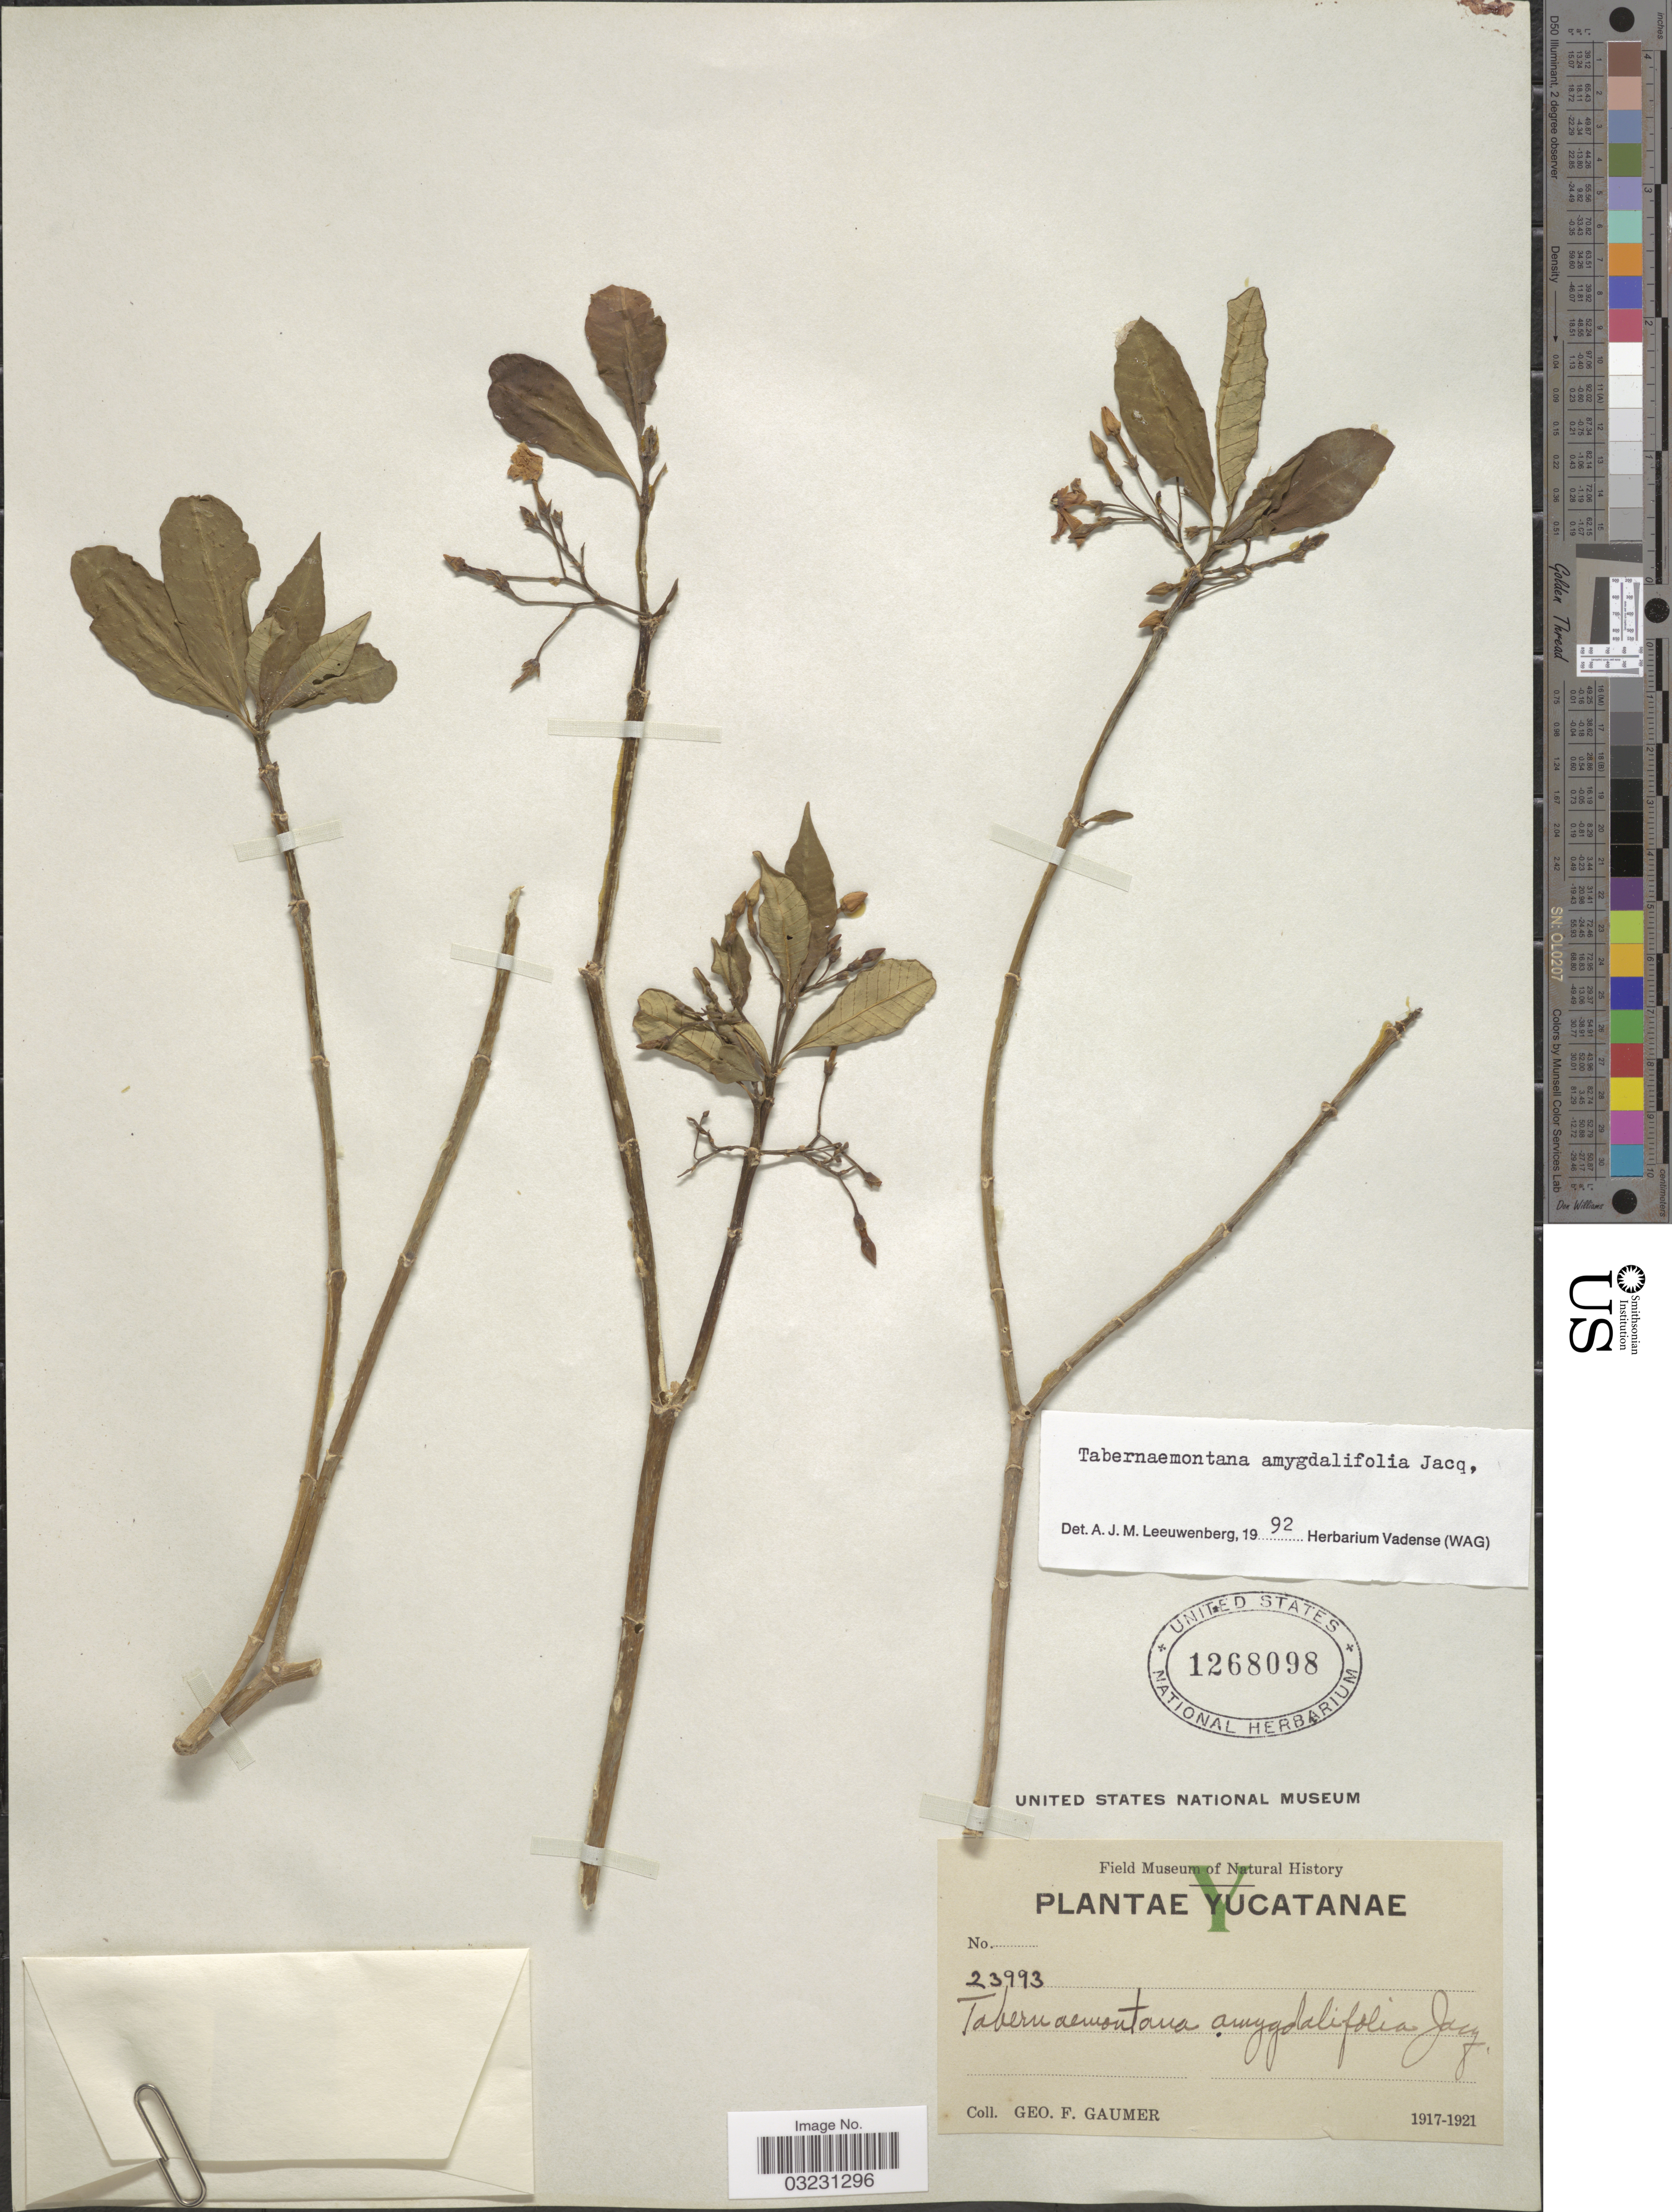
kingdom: Plantae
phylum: Tracheophyta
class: Magnoliopsida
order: Gentianales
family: Apocynaceae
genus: Tabernaemontana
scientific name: Tabernaemontana amygdalifolia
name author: Jacq.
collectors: G. F. Gaumer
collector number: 23993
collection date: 1917/1921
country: Mexico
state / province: Yucatán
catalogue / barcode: US 1268098